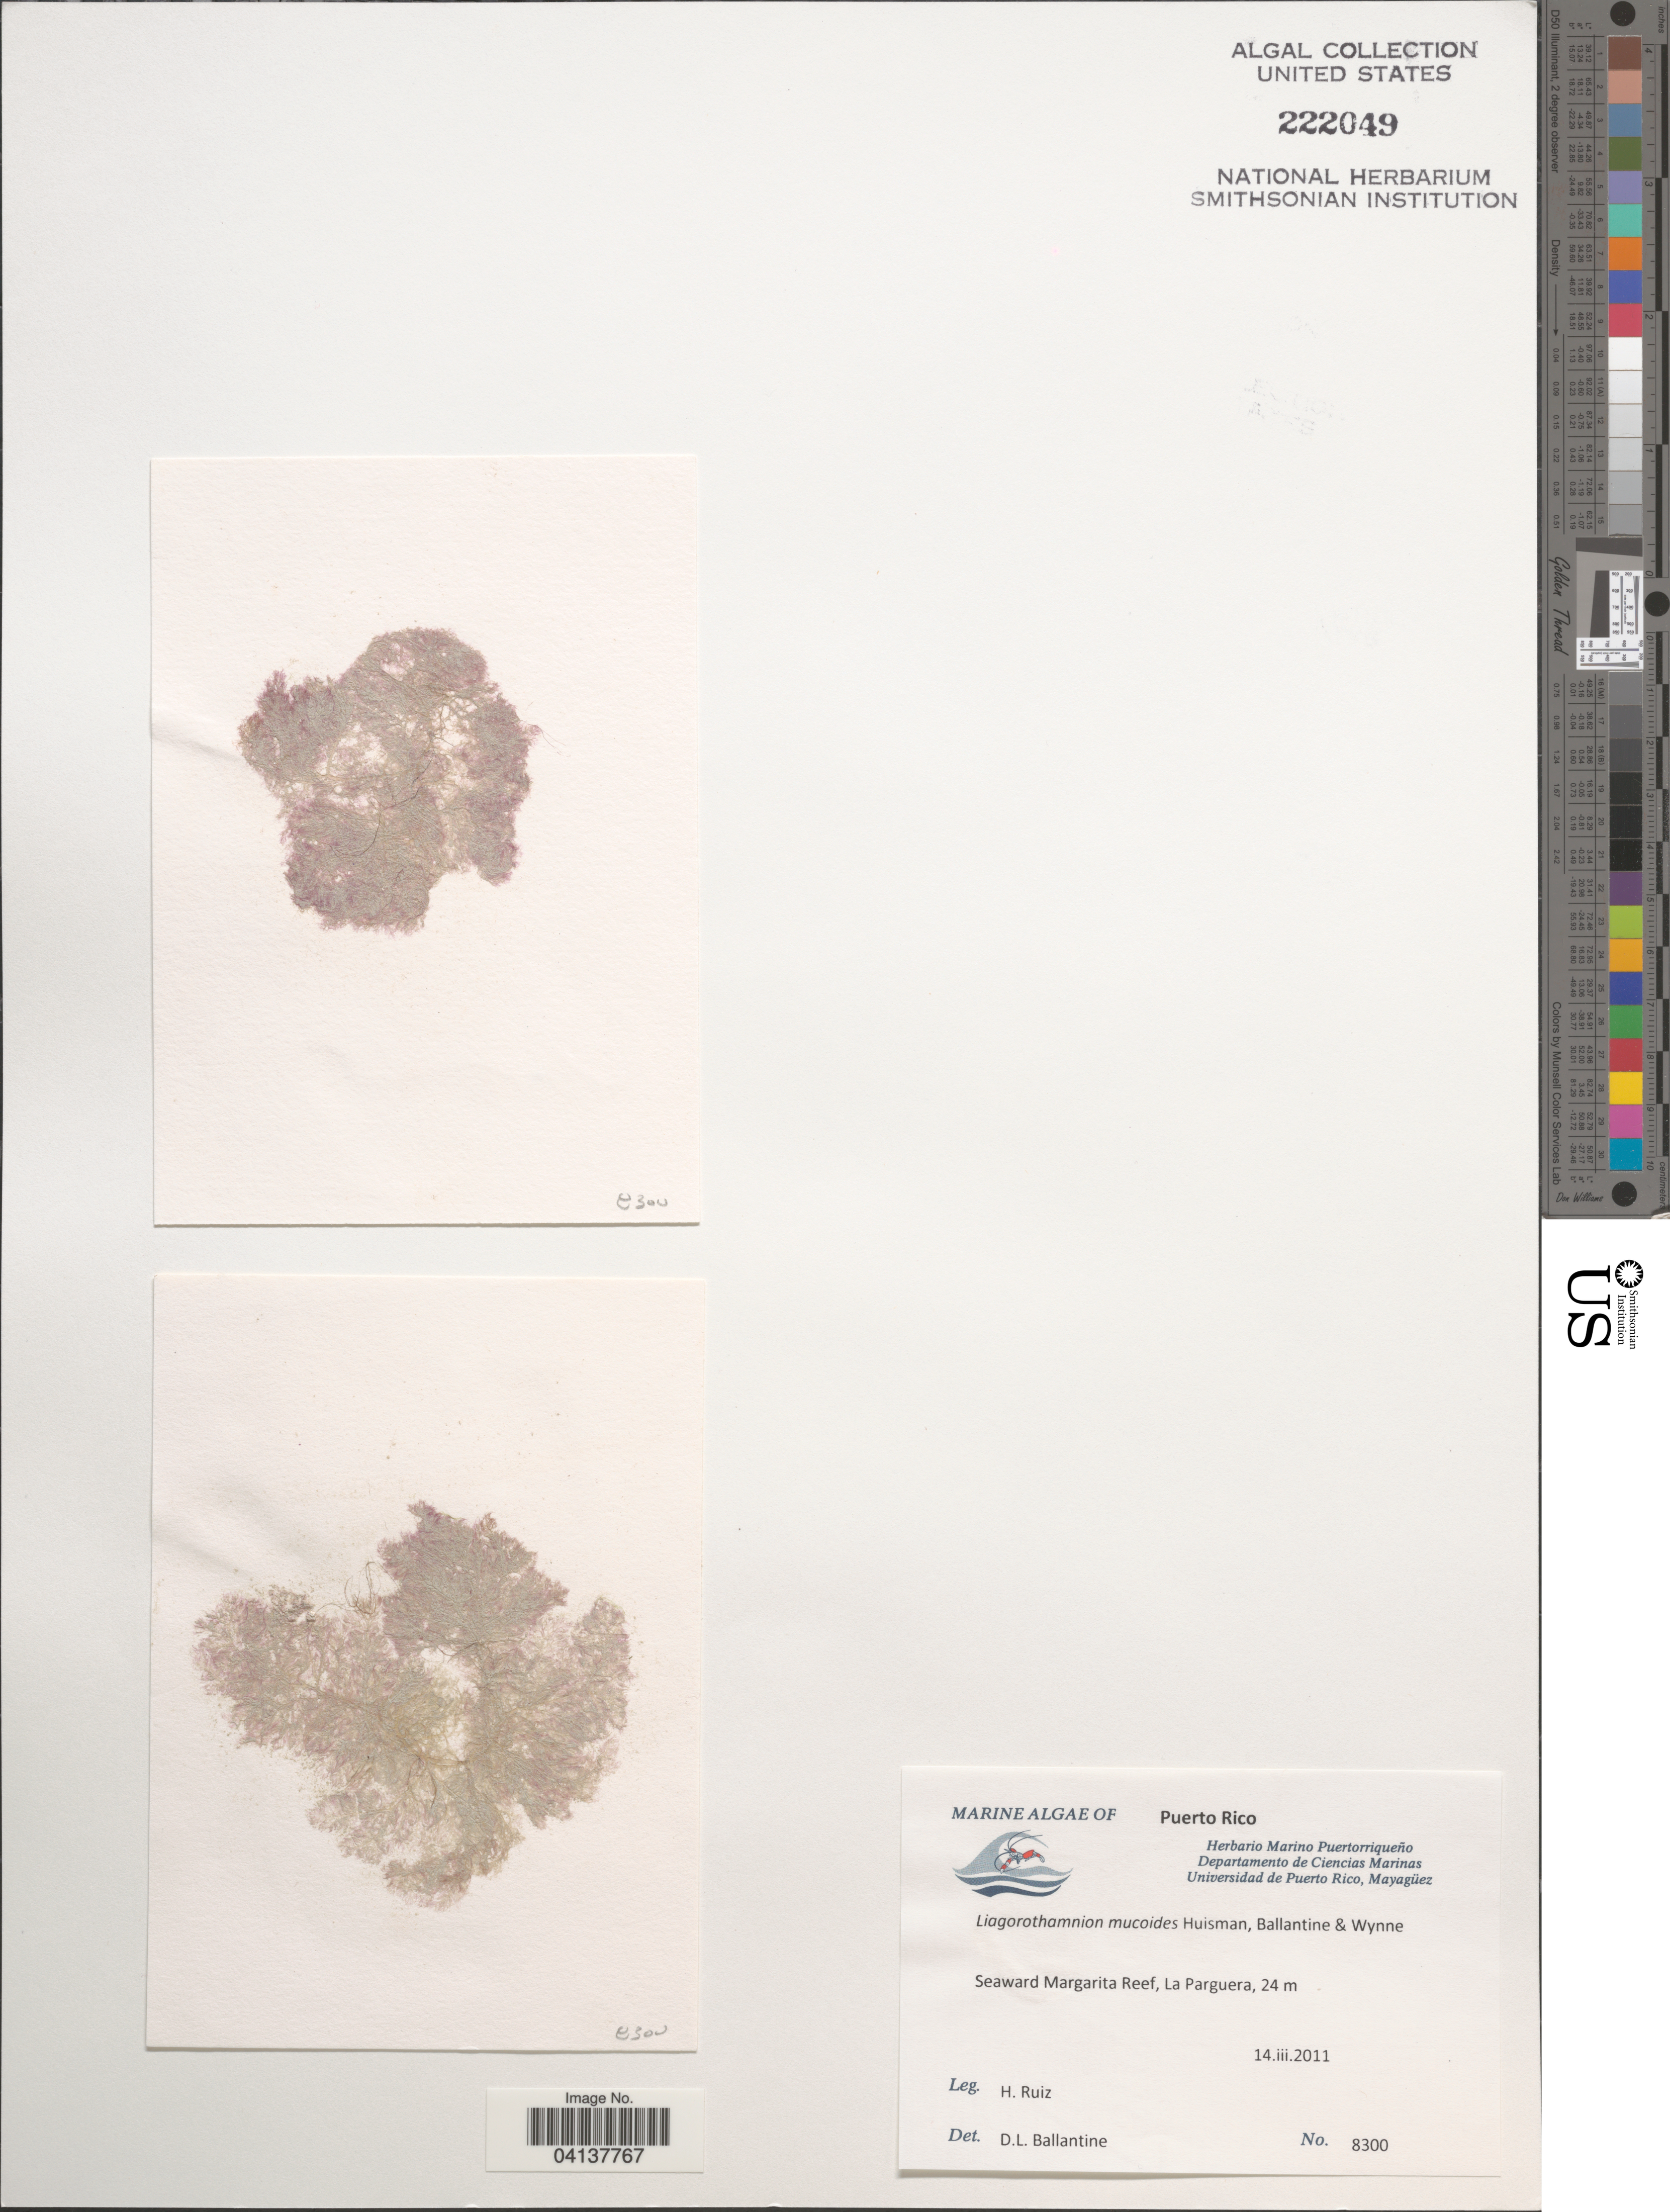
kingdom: Plantae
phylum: Rhodophyta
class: Florideophyceae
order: Ceramiales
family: Ceramiaceae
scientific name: Liagorothamnion mucoides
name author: Huisman et al.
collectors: H. Ruiz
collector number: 8300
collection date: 2011-03-14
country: Puerto Rico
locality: Seaward Margarita Reef, La Parguera.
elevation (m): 24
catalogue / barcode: US 222049